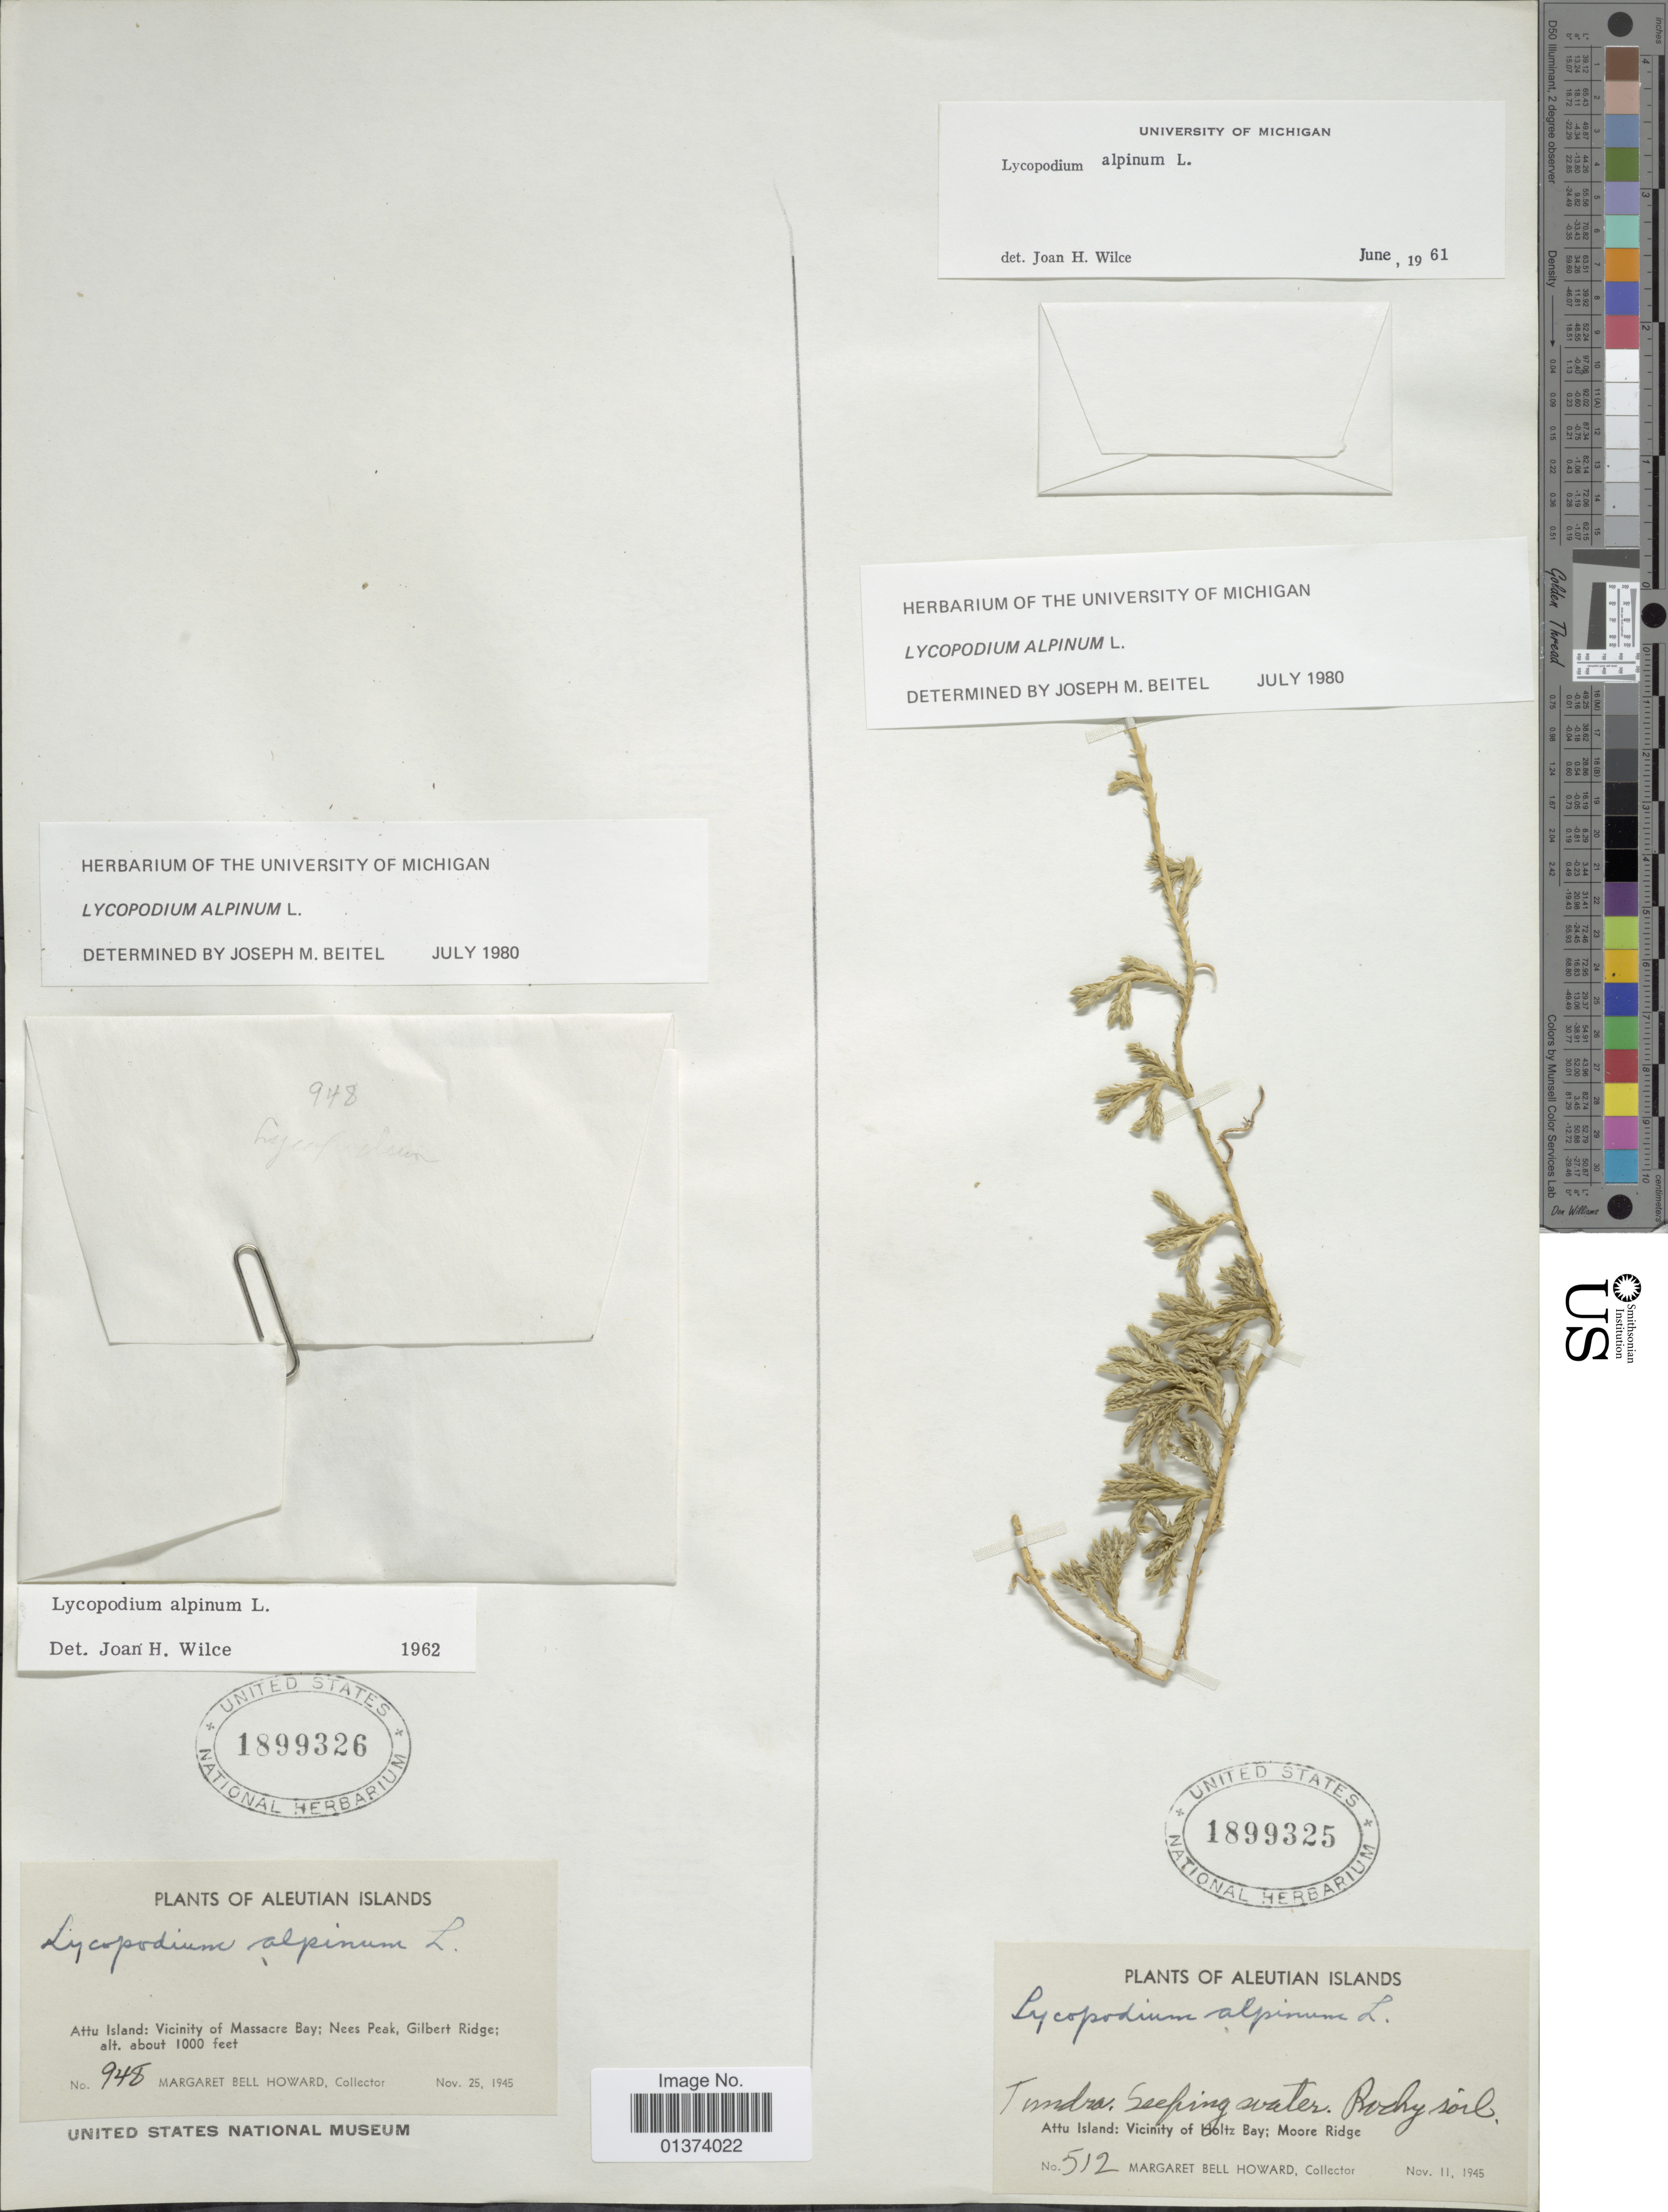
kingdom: Plantae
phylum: Tracheophyta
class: Lycopodiopsida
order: Lycopodiales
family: Lycopodiaceae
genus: Diphasiastrum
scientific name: Diphasiastrum alpinum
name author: (L.) Holub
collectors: M. B. Howard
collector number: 512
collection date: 1945-11-11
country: United States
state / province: Alaska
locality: Aleutisn Islands, Attu Island: Vicinity of Holtz Bay; Moore Ridge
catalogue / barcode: US 1899325